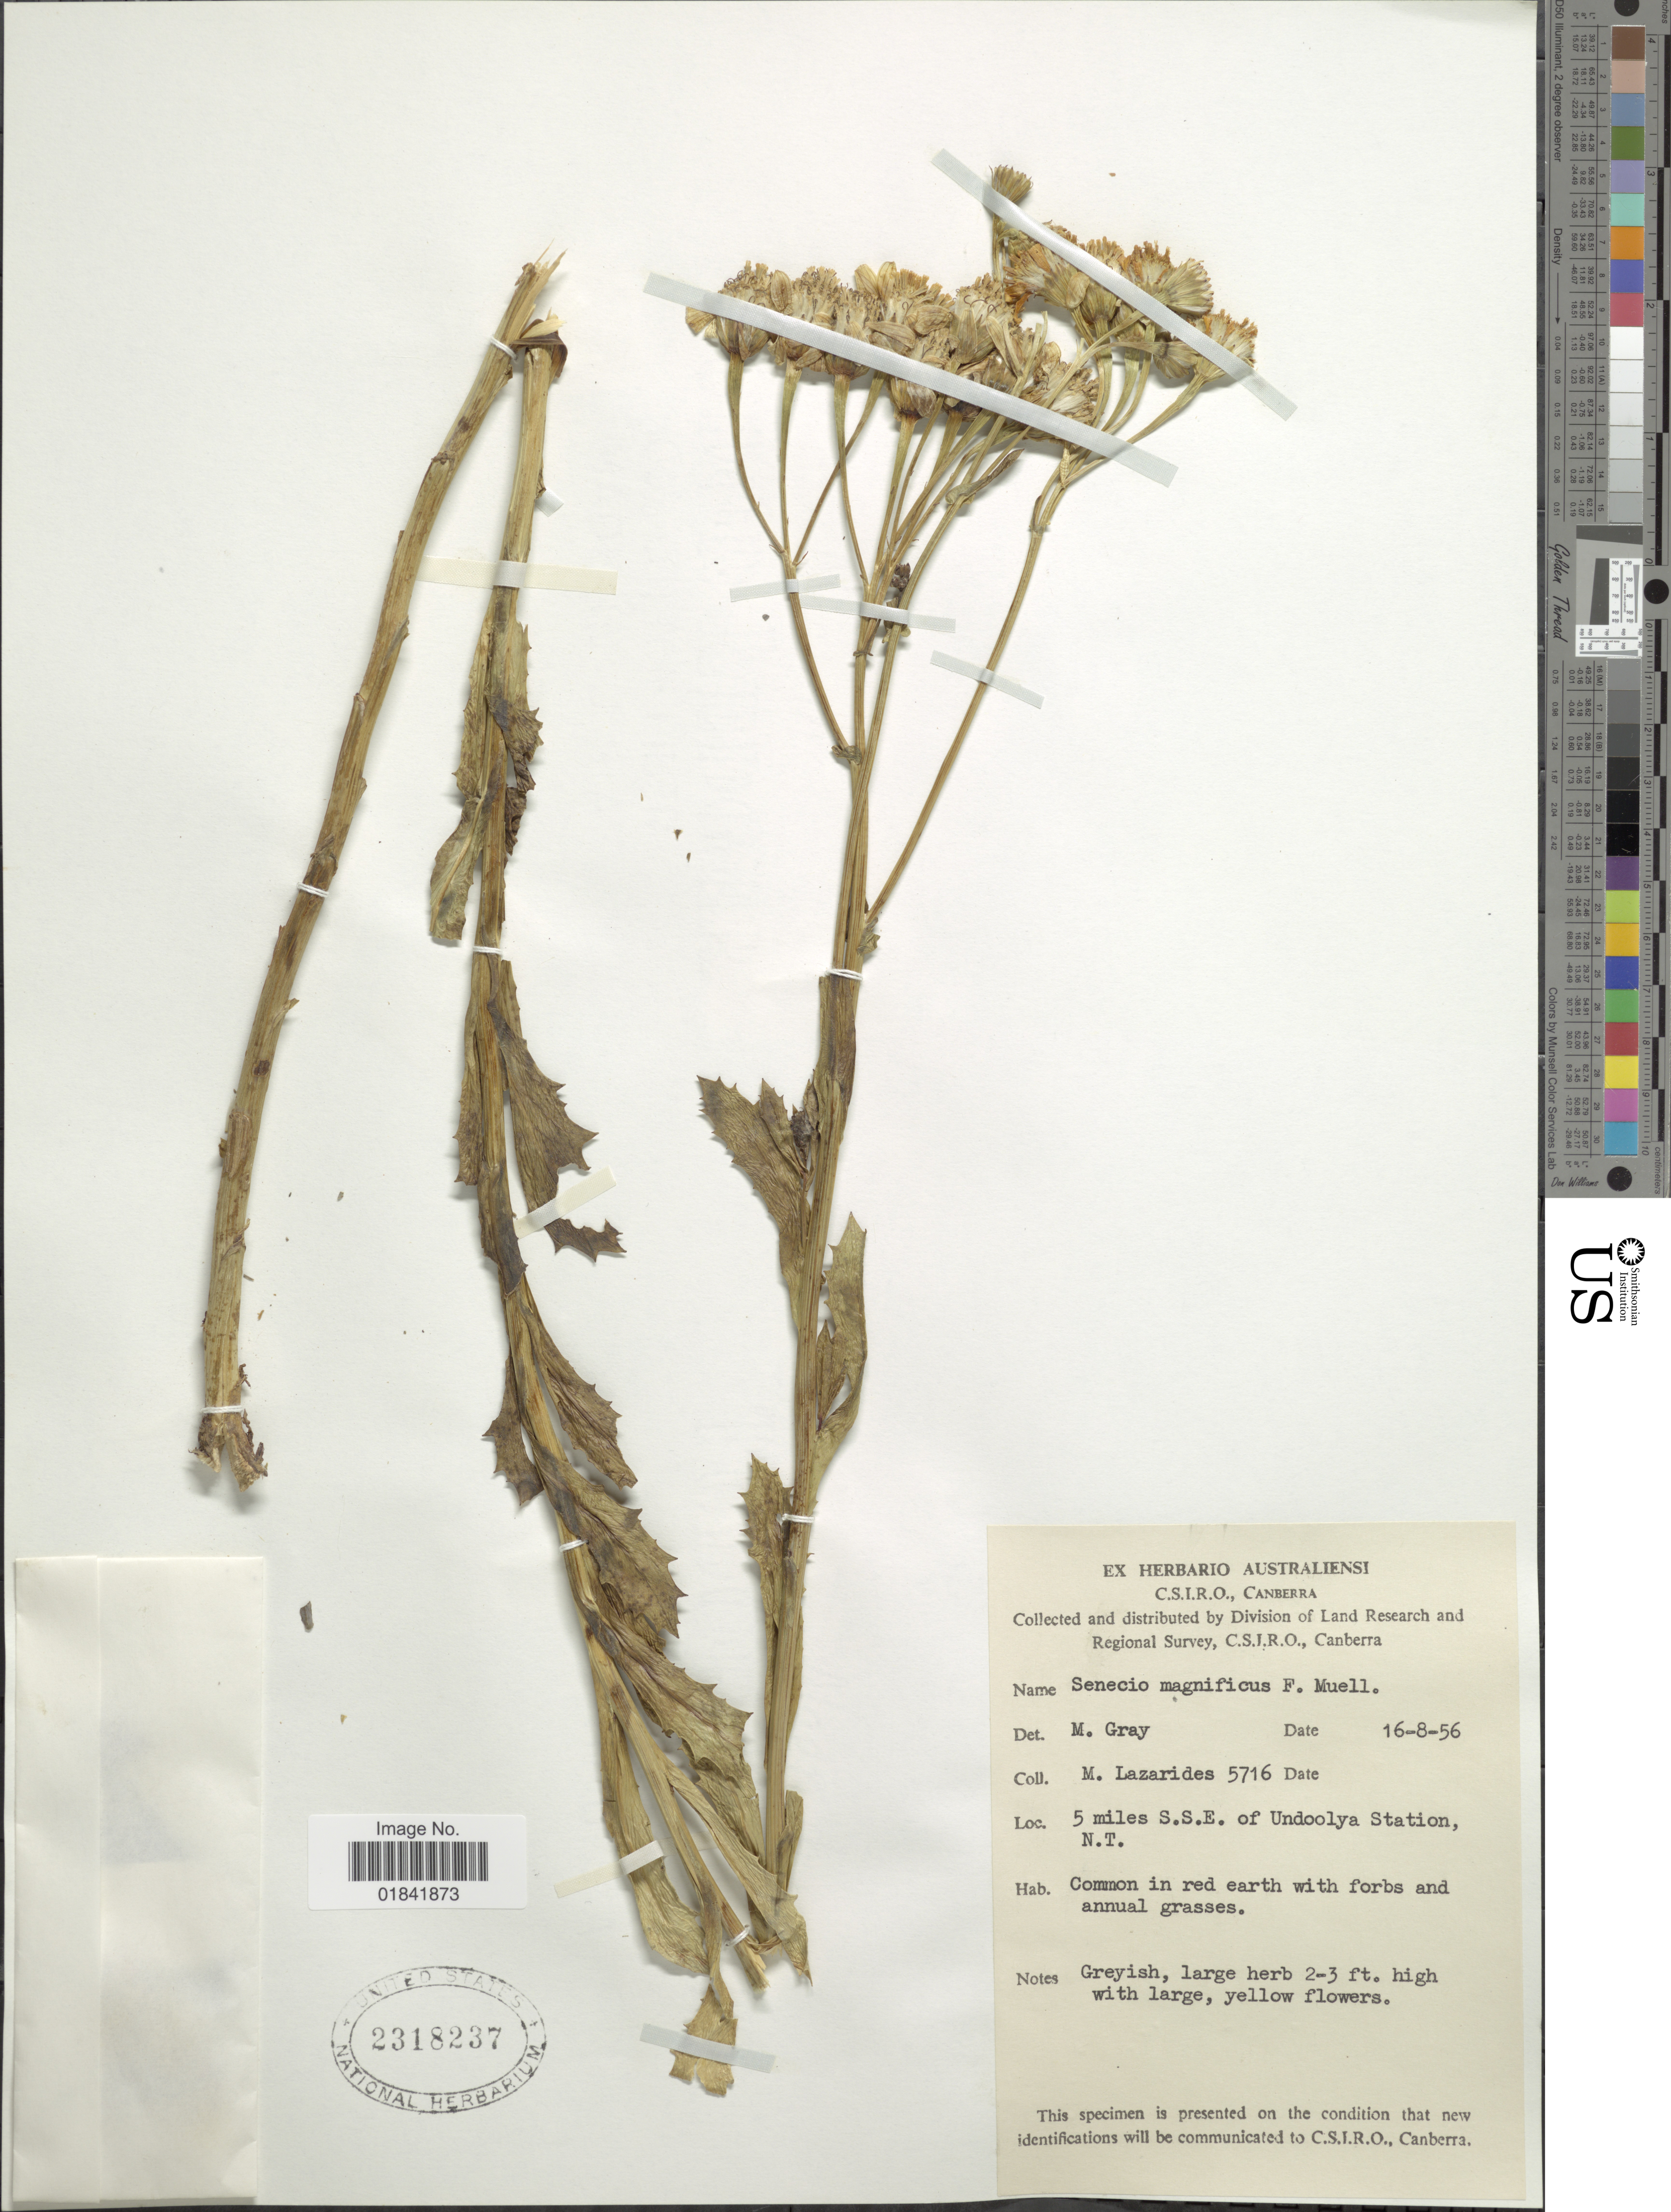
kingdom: Plantae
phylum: Tracheophyta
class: Magnoliopsida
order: Asterales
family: Asteraceae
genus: Senecio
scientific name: Senecio magnificus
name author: F. Muell.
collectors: M. Lazarides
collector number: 5716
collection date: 1956-08-16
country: Australia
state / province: Northern Territory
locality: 5 miles S. S. E. of Undoolya Station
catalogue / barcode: US 2318237